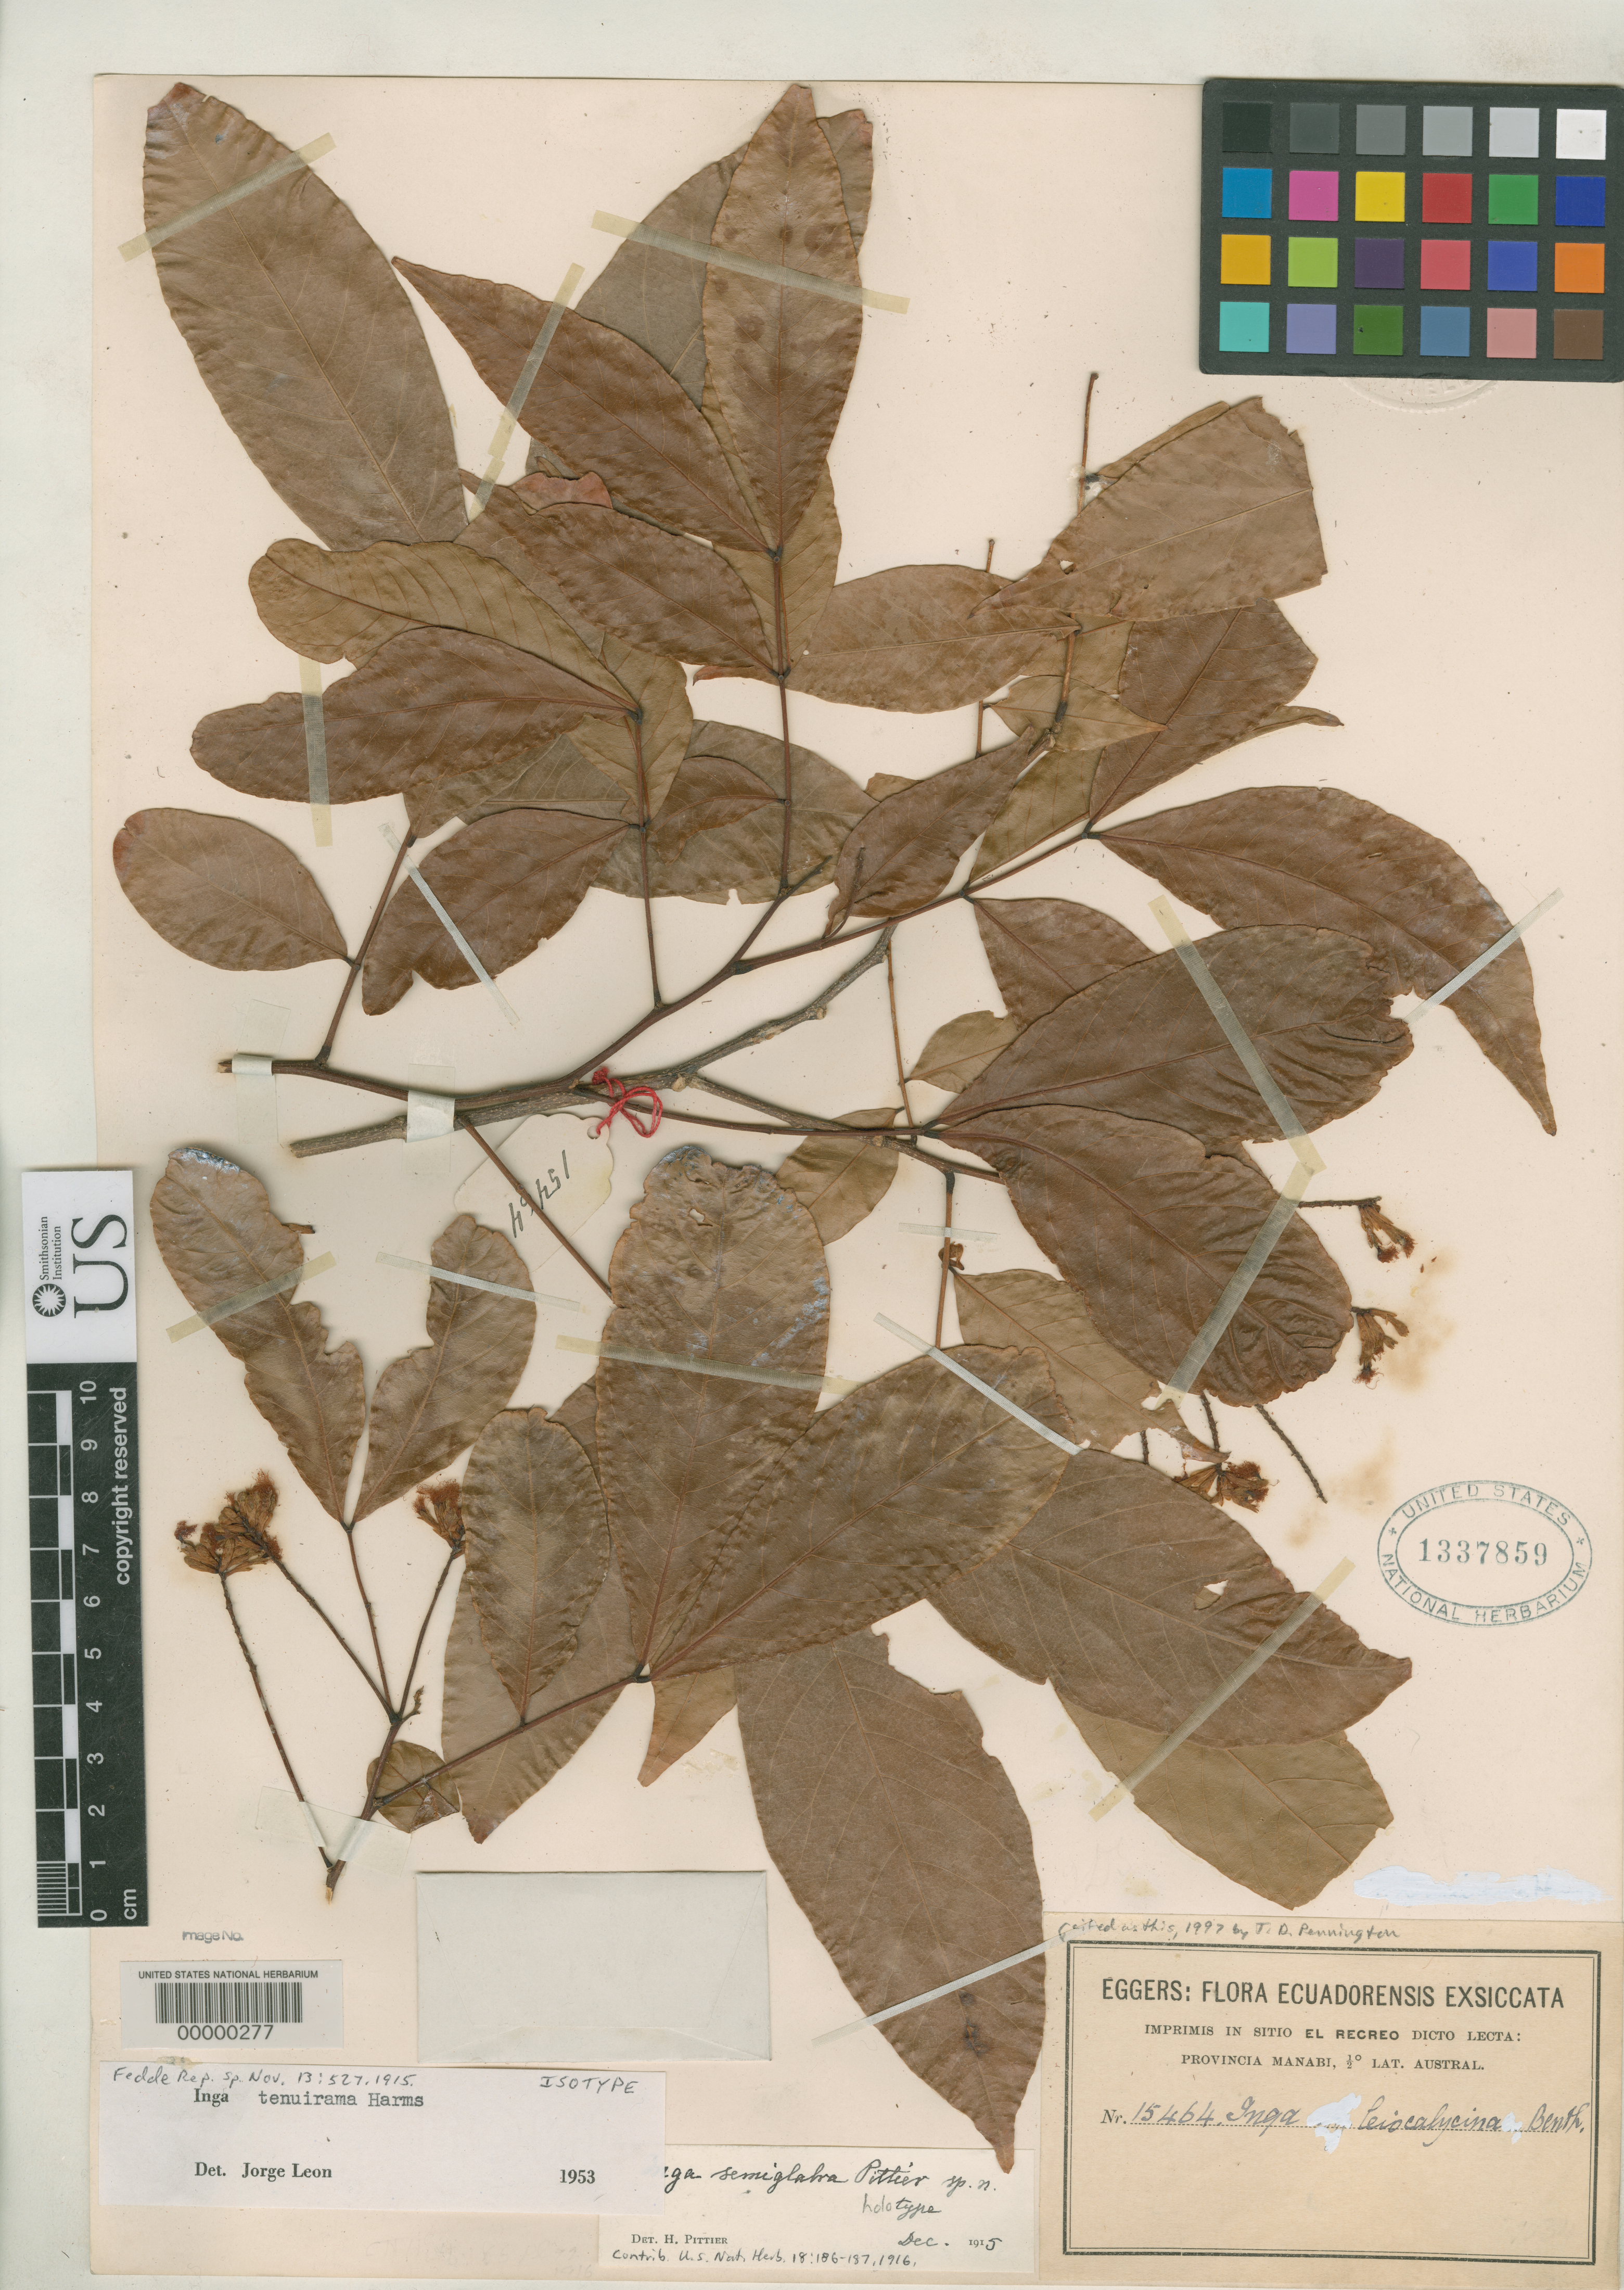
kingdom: Plantae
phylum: Tracheophyta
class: Magnoliopsida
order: Fabales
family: Fabaceae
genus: Inga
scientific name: Inga tenuirama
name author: Harms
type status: Holotype; Isotype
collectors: H. F. A. von Eggers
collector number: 15464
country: Ecuador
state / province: Manabí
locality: El Recreo.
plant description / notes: Specimen ex John Donnell Smith herbarium, presumably the holotype of Inga semiglabra Pittier. Original annotation as "type" by Pittier (Dec. 1915) altered at later date to add "holo". An early annotation as "I. tenuirama Harms" has been obliterated, and other annotations added to original labels (S.F. Smith script).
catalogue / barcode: US 1337859